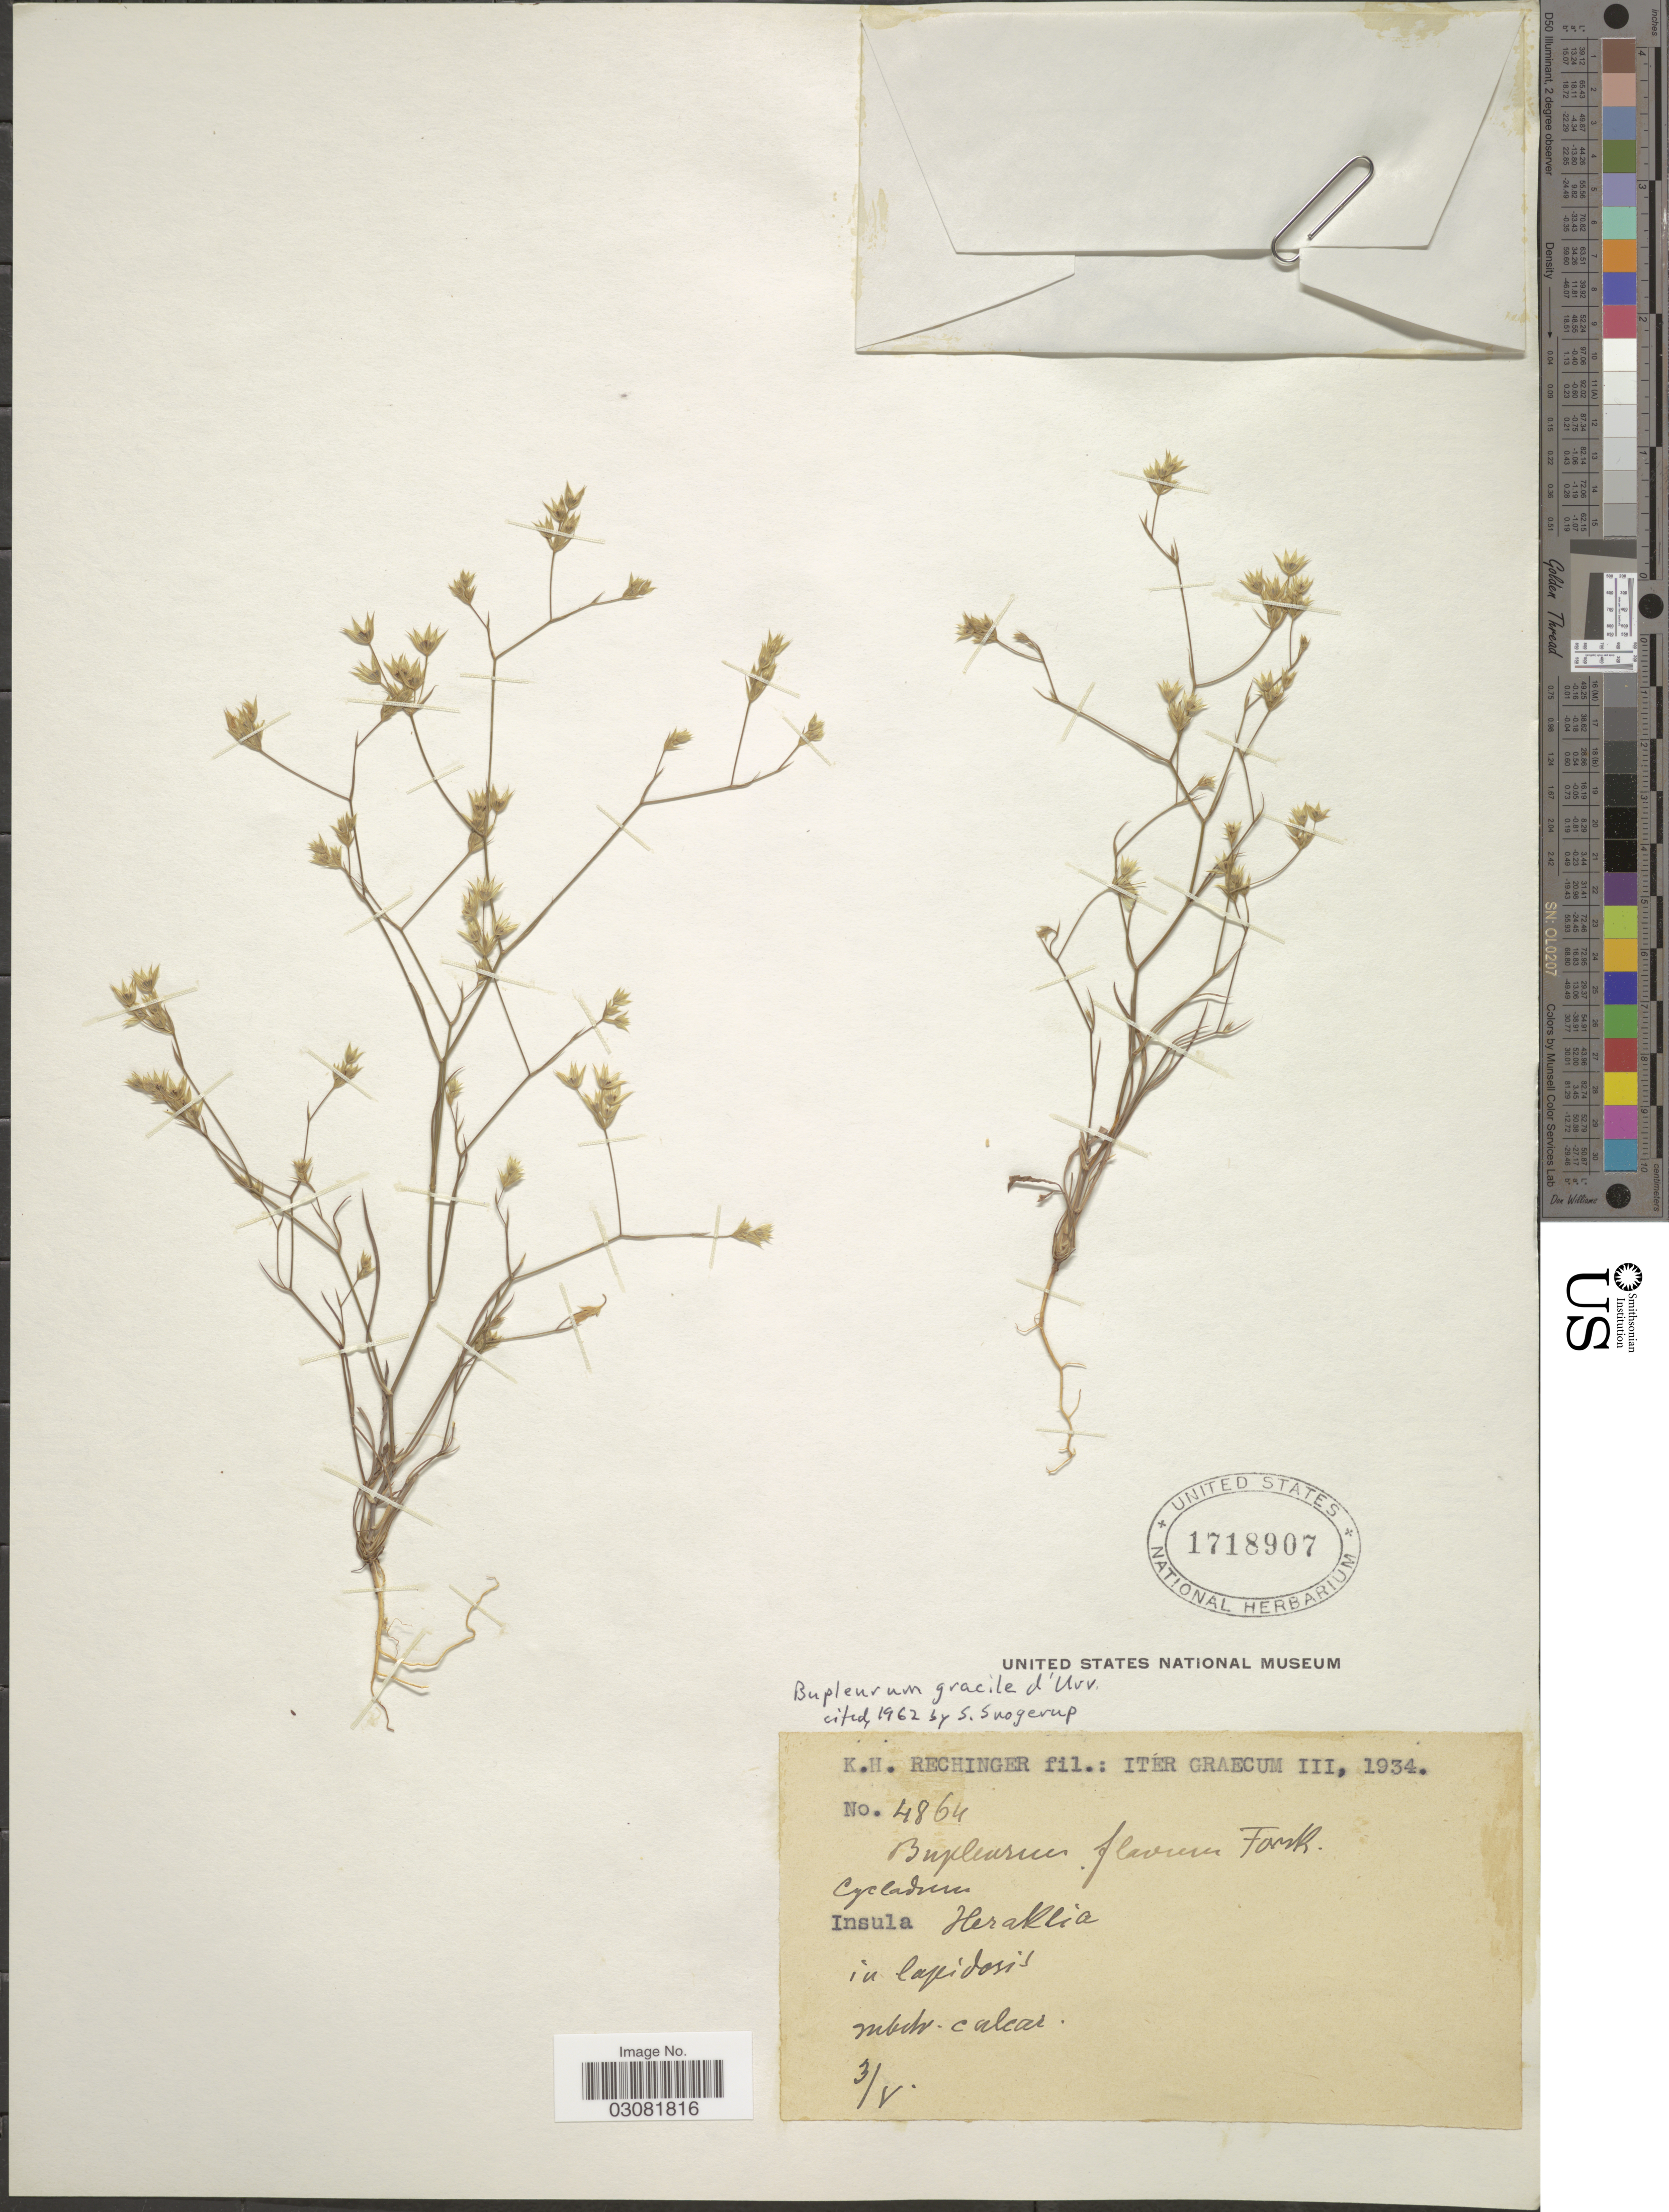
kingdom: Plantae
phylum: Tracheophyta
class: Magnoliopsida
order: Apiales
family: Apiaceae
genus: Bupleurum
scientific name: Bupleurum gracile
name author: d'Urv.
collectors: K. H. Rechinger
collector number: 4846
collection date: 1934-05-03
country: Greece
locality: Iter Graecum III, Insula Heraklia, in lapidosis.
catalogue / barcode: US 1718907